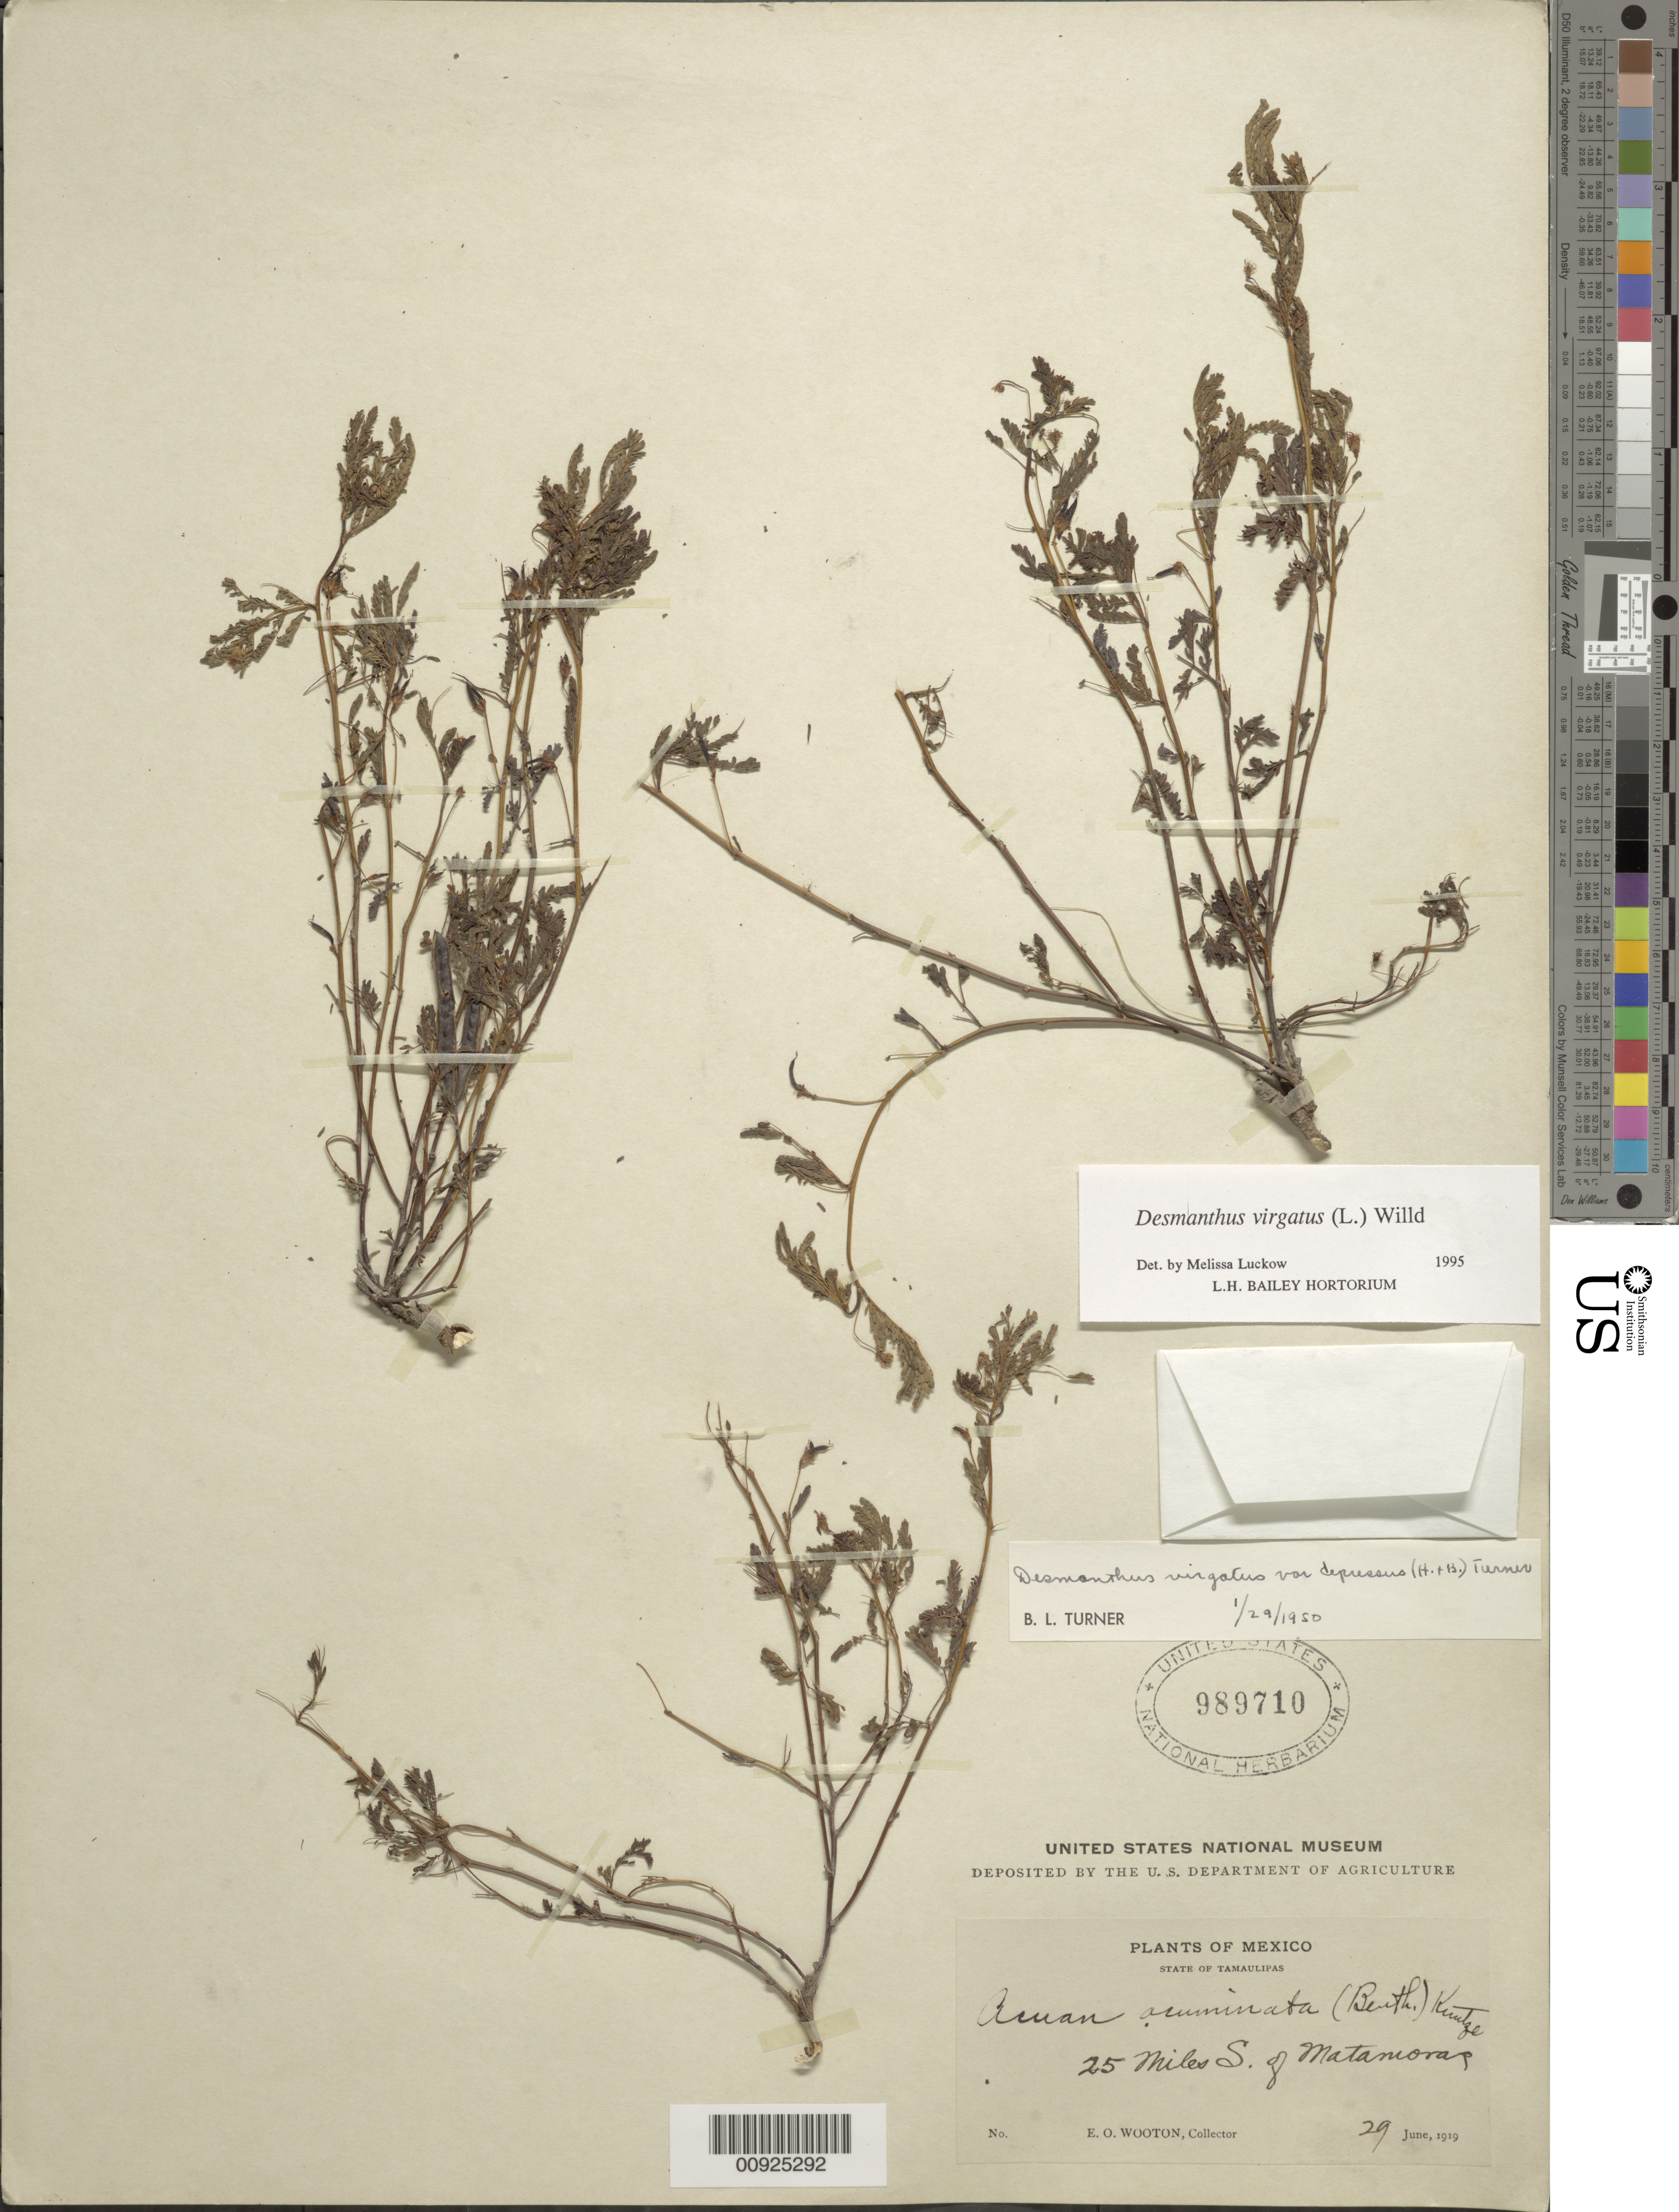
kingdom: Plantae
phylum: Tracheophyta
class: Magnoliopsida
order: Fabales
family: Fabaceae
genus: Desmanthus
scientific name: Desmanthus virgatus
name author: (L.) Willd.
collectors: E. O. Wooton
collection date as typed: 29 Jun 1919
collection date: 1919-06-29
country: Mexico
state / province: Tamaulipas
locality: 25 miles S of Matamoras [sic], State of Tamaulipas.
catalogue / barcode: US 989710